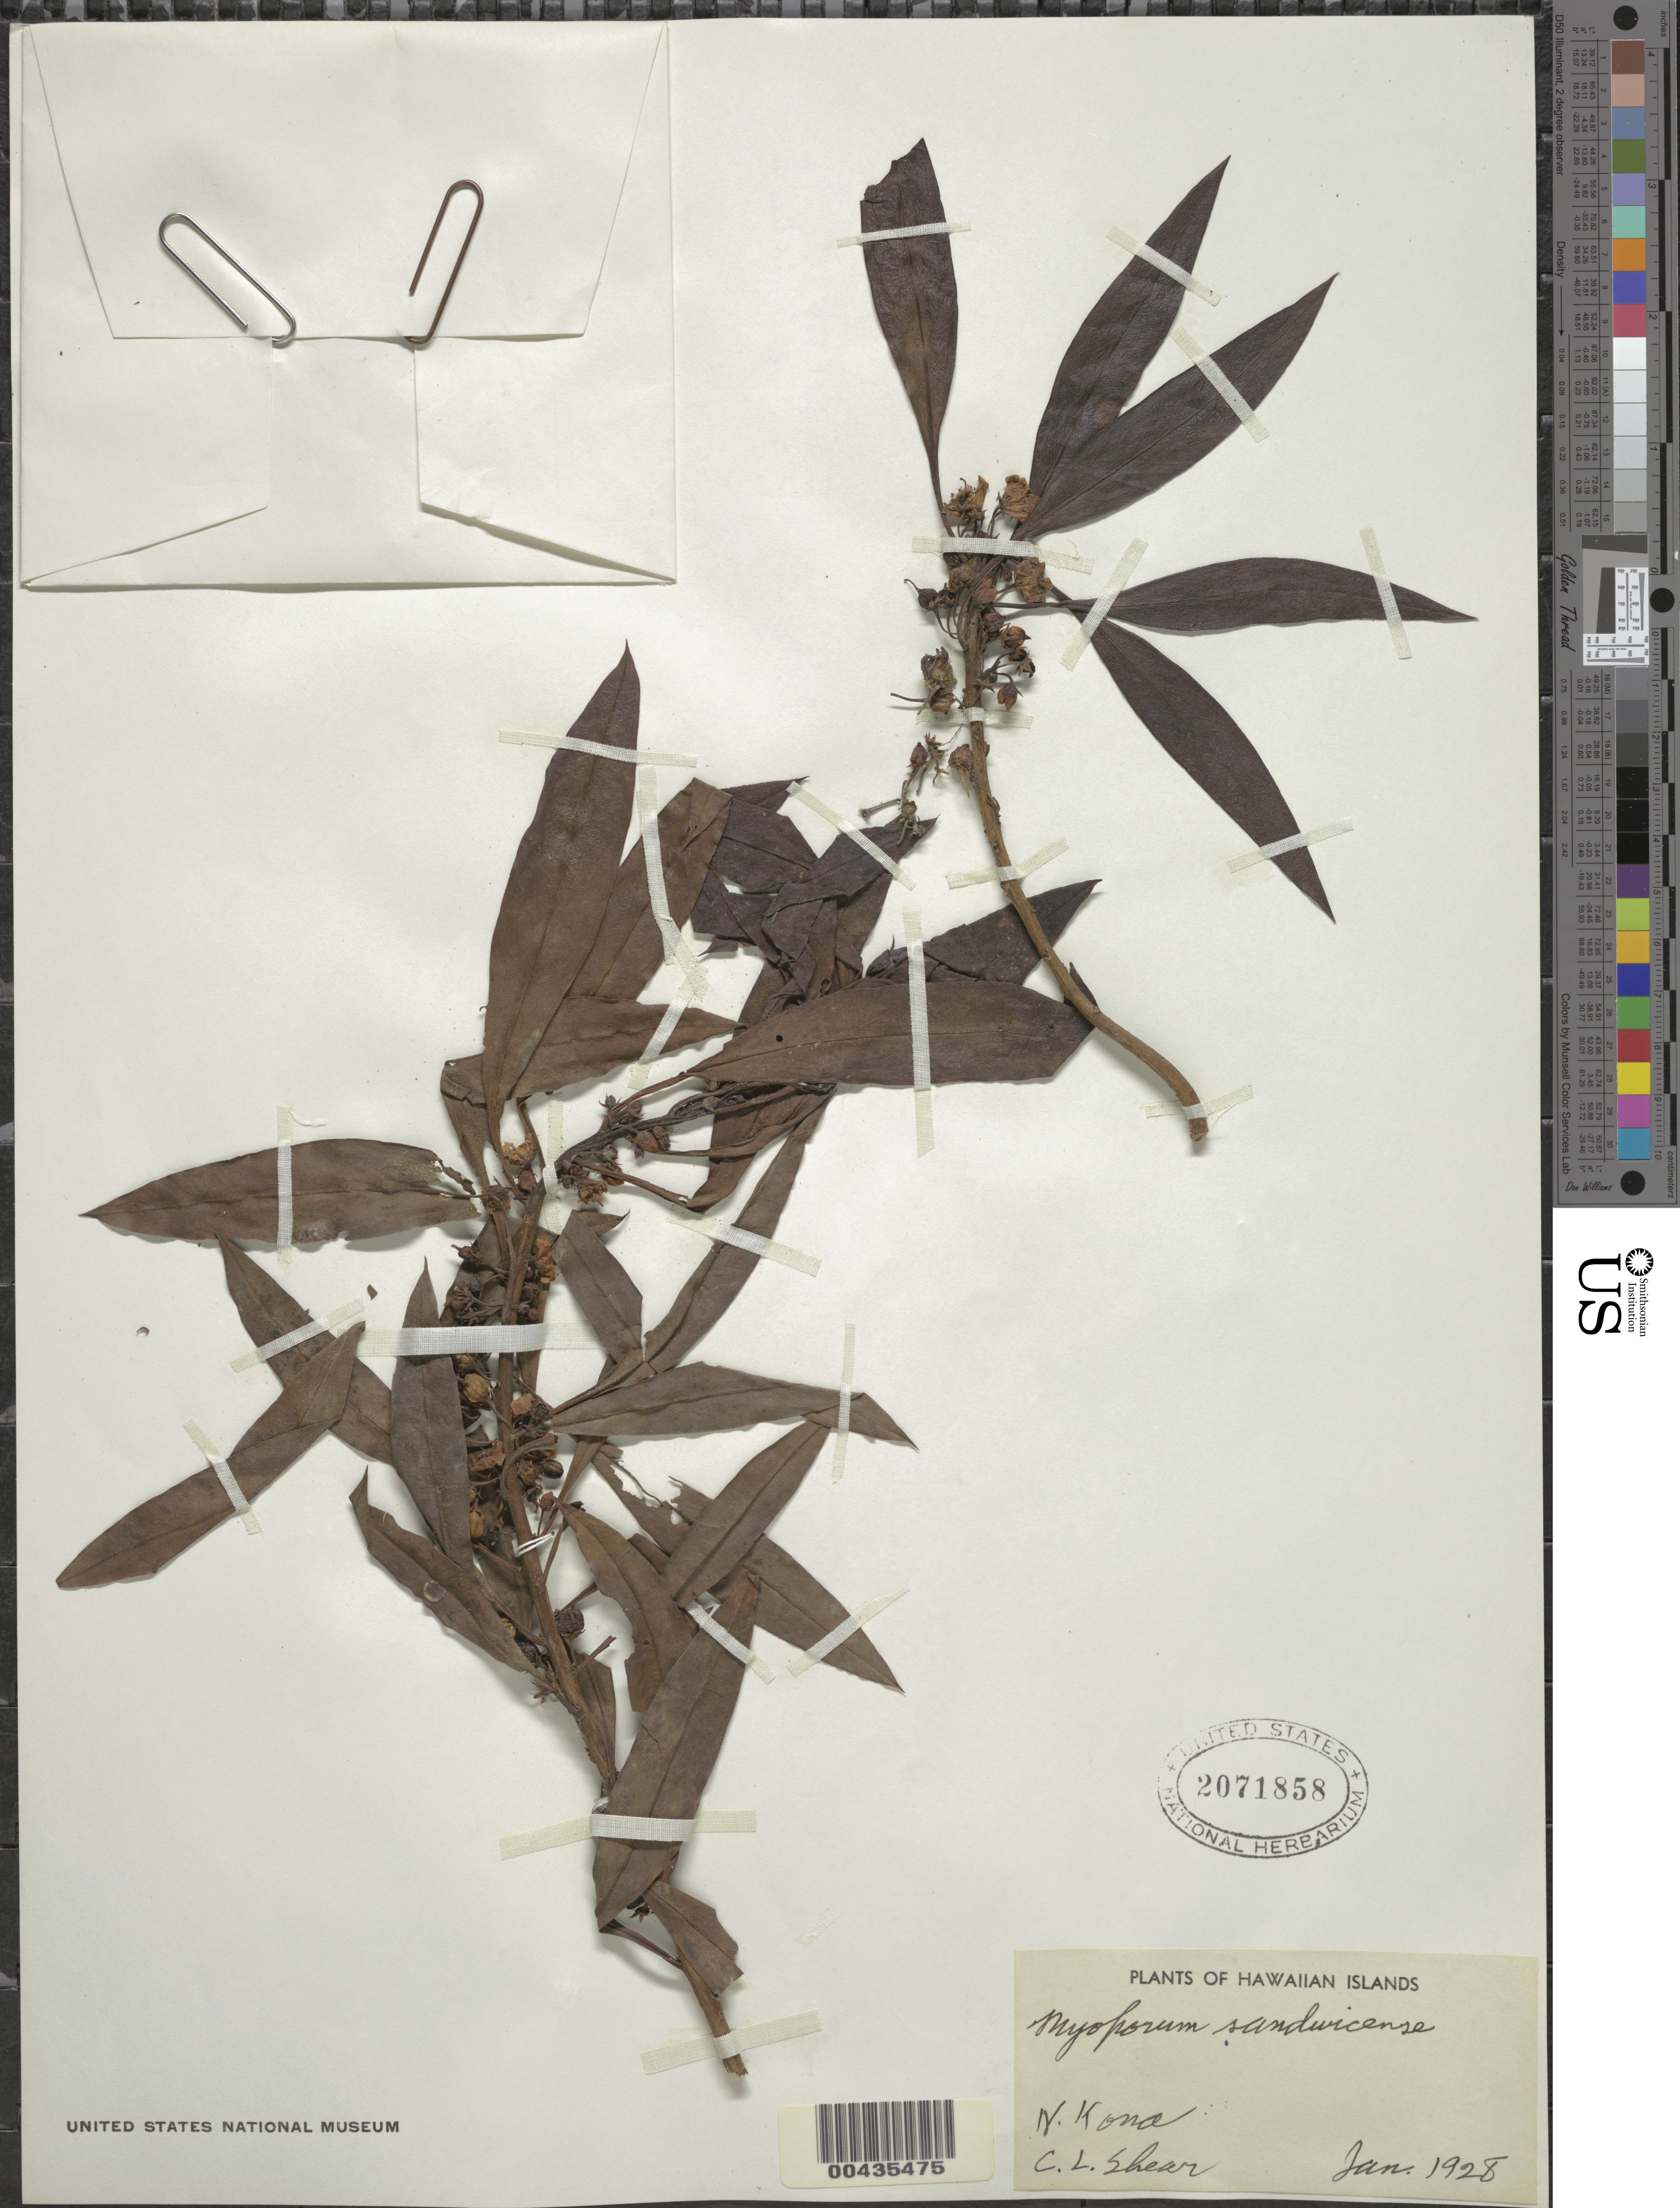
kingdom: Plantae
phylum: Tracheophyta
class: Magnoliopsida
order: Lamiales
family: Scrophulariaceae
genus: Myoporum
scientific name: Myoporum sandwicense subsp. sandwicense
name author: A. Gray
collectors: C. L. Shear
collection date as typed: Jan 1928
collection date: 1928-01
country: United States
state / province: Hawaii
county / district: Hawaii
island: Hawaii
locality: N Kona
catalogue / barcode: US 2071858